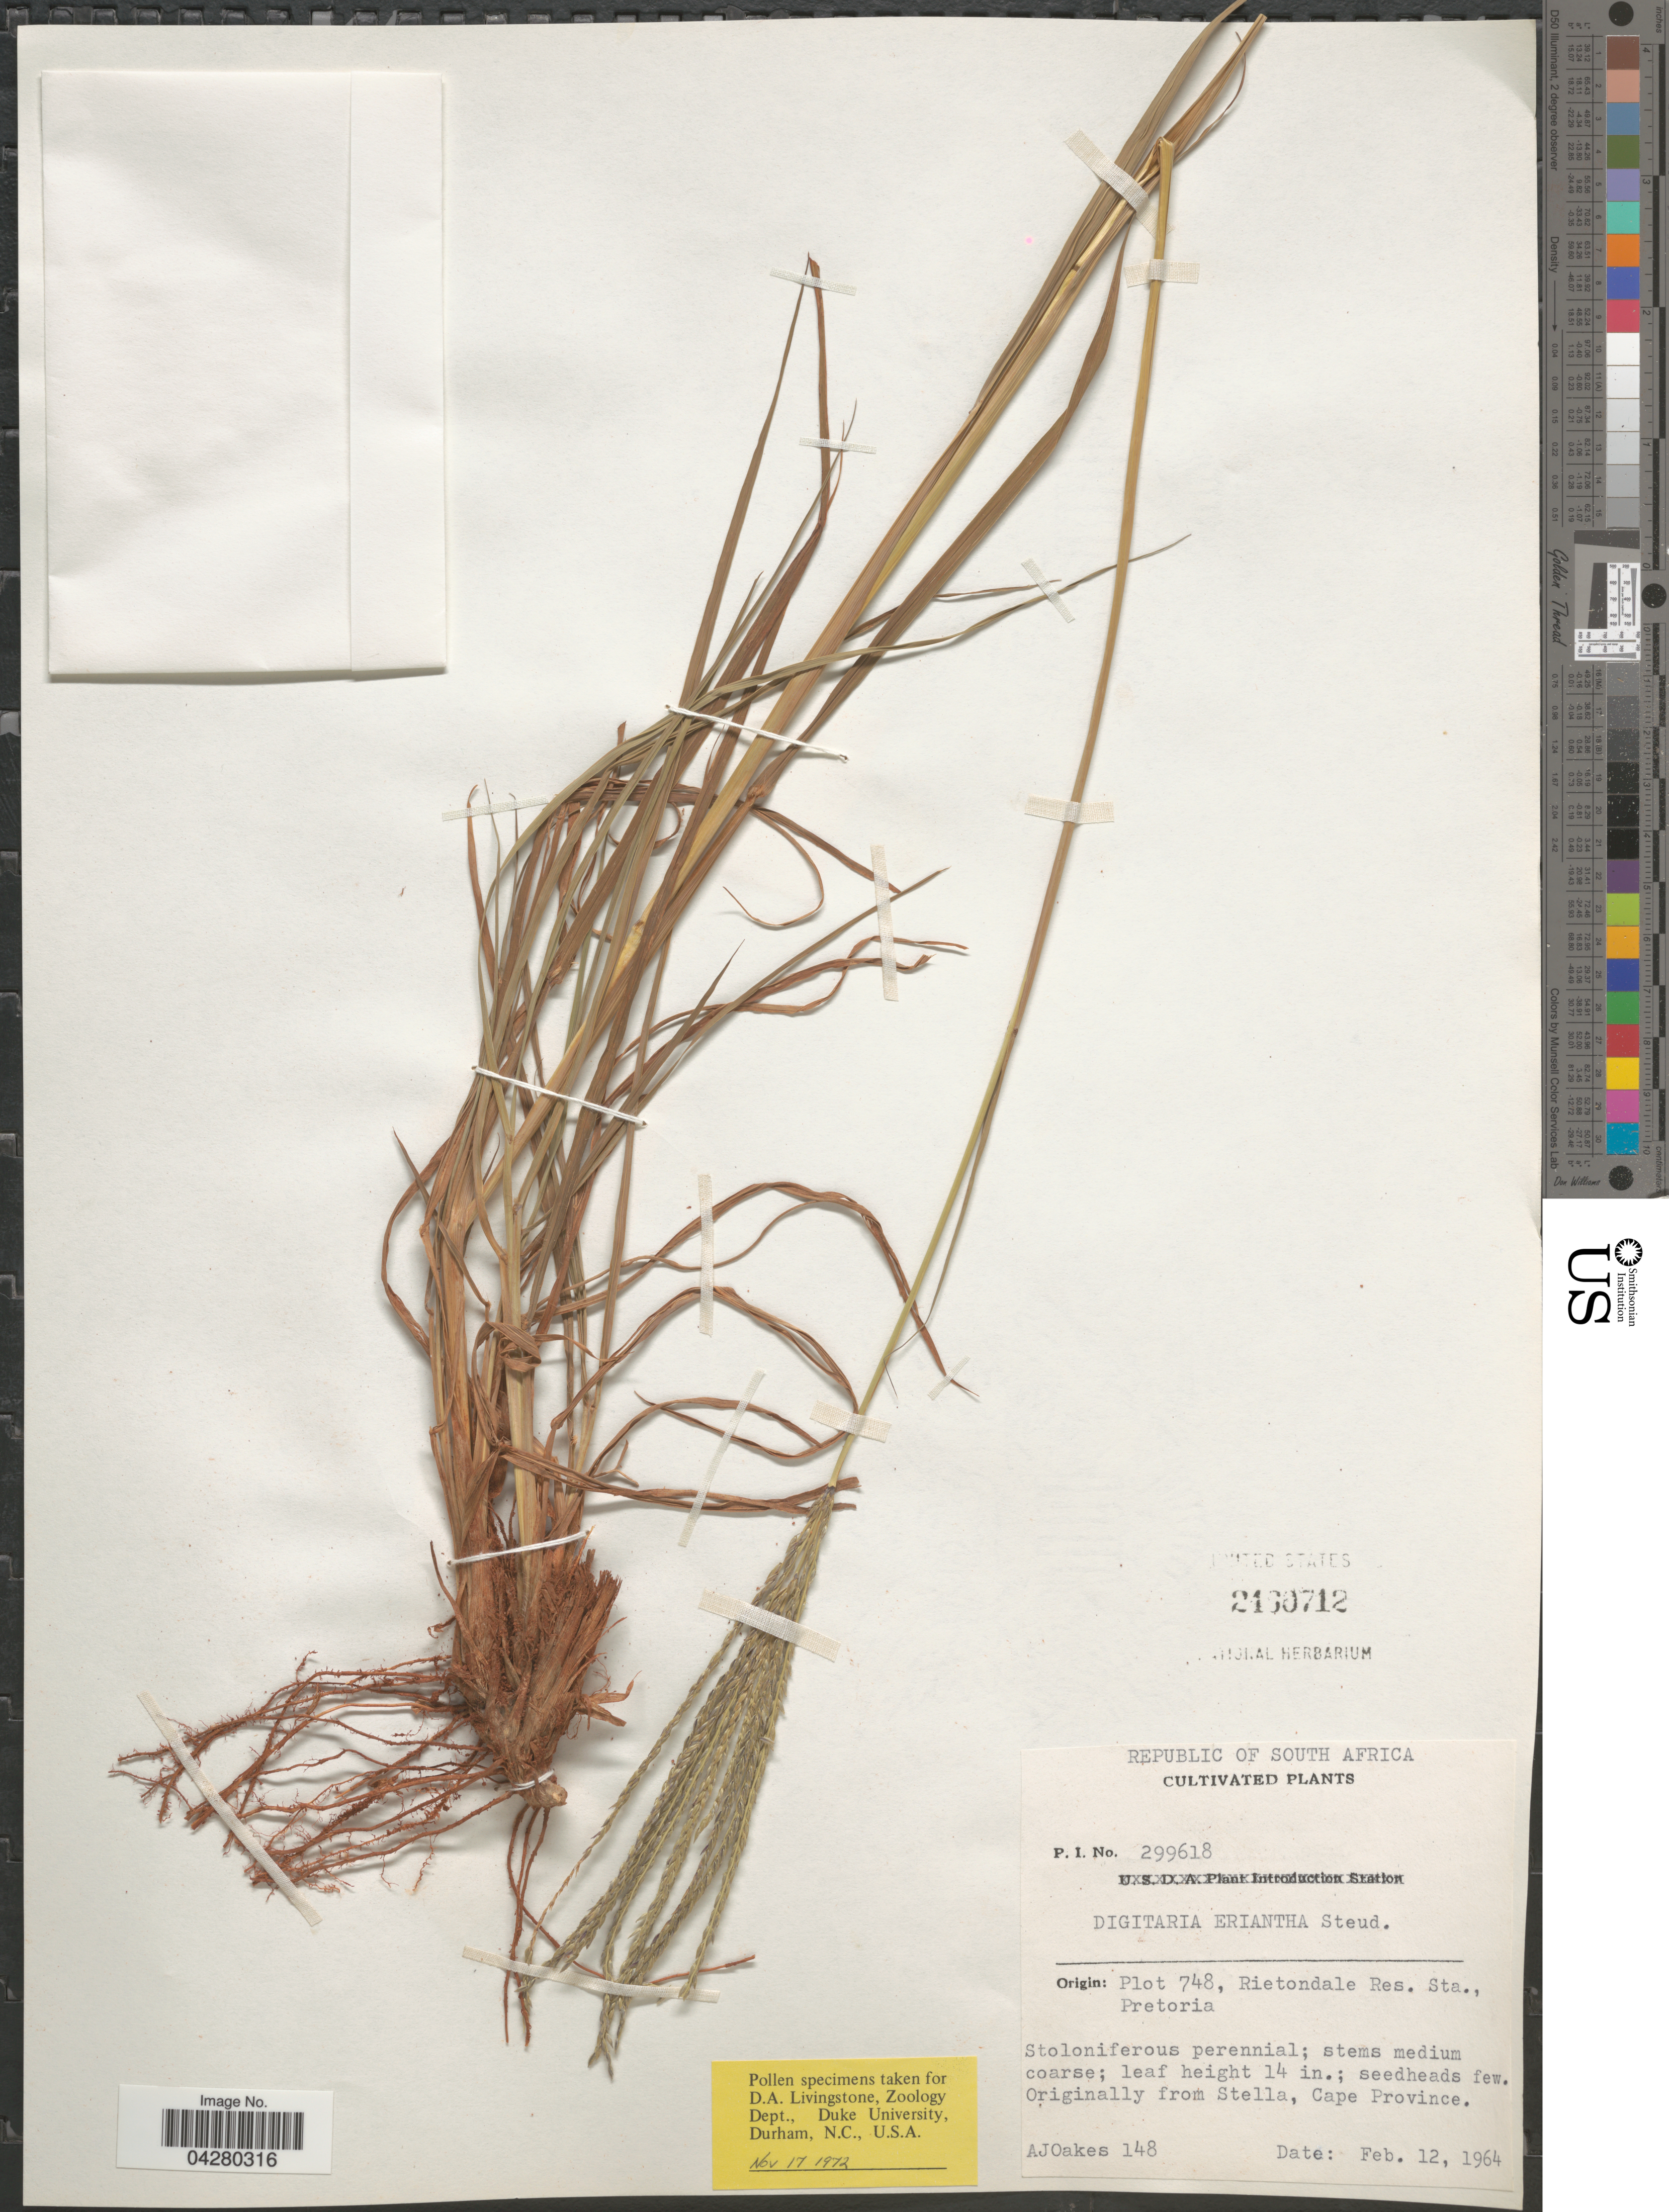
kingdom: Plantae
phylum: Tracheophyta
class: Liliopsida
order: Poales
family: Poaceae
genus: Digitaria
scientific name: Digitaria eriantha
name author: Steud.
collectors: A. Oakes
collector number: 148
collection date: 1964-02-12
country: South Africa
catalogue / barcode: US 2460712